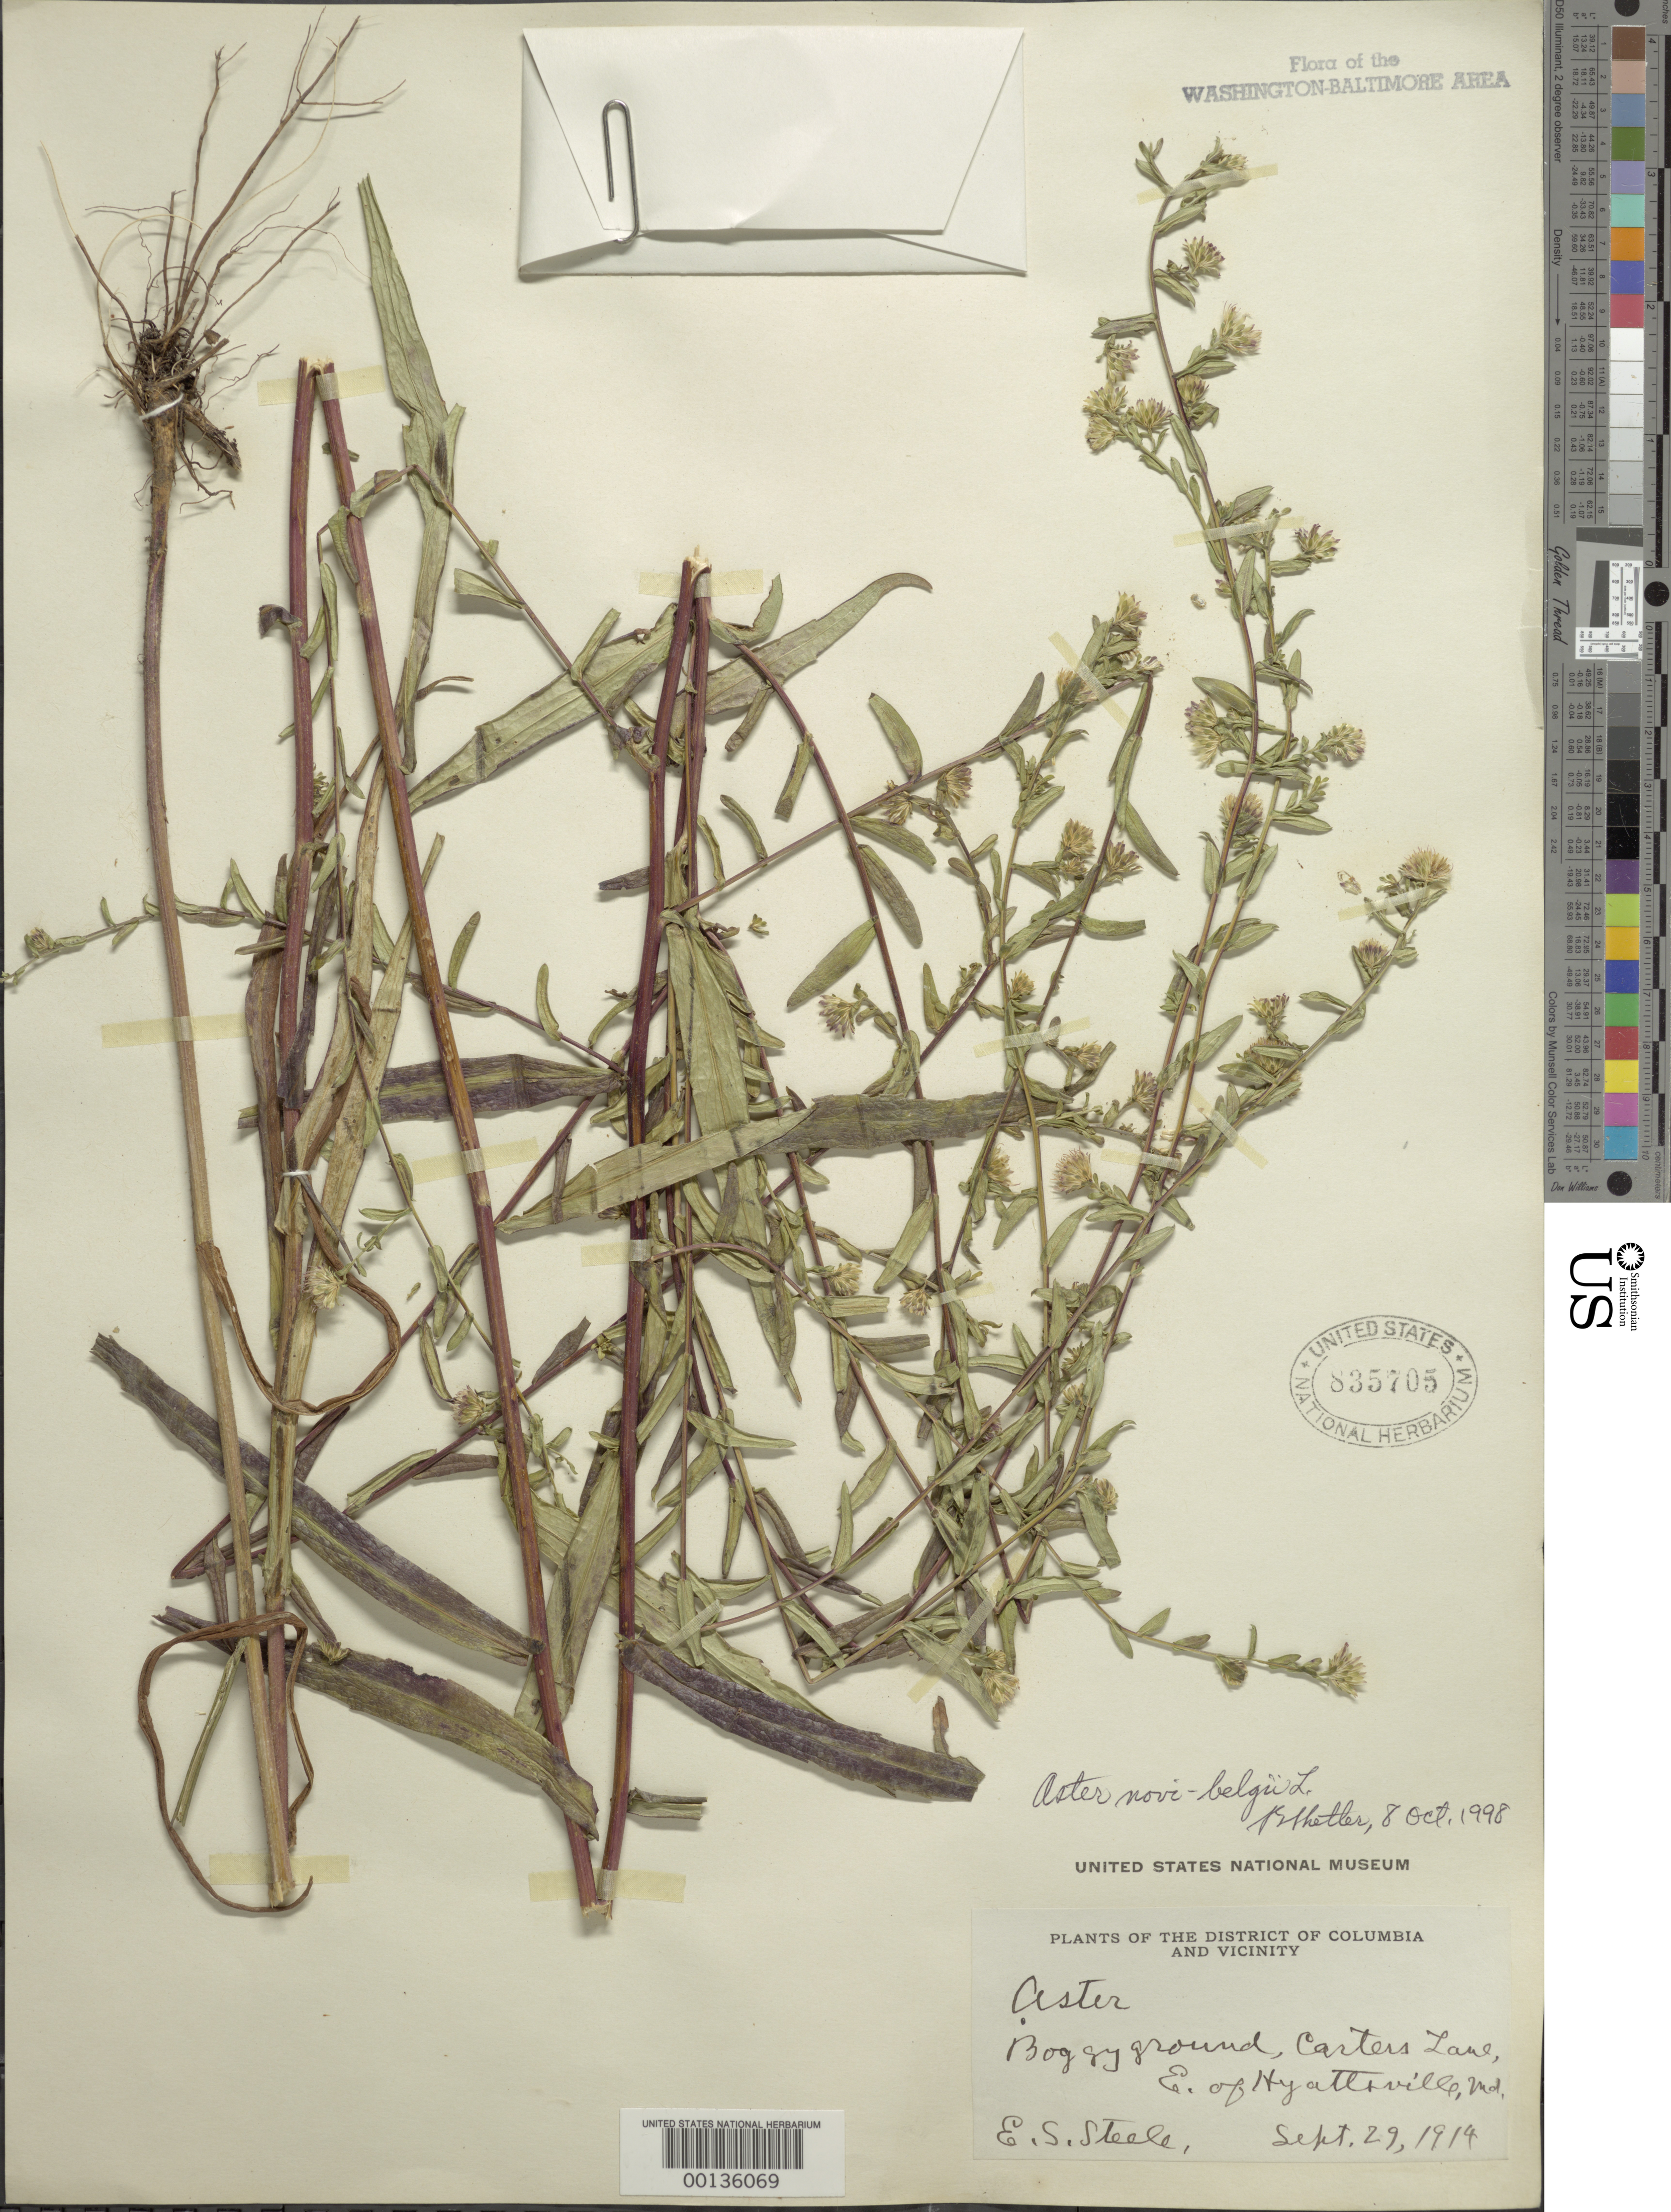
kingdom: Plantae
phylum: Tracheophyta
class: Magnoliopsida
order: Asterales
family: Asteraceae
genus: Symphyotrichum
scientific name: Symphyotrichum novi-belgii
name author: (L.) G.L. Nesom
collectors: E. Steele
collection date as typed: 29 Sep 1914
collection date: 1914-09-29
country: United States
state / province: Maryland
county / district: Prince George's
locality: Carters Lane east of Hyattsville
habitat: Boggy ground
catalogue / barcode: US 835705